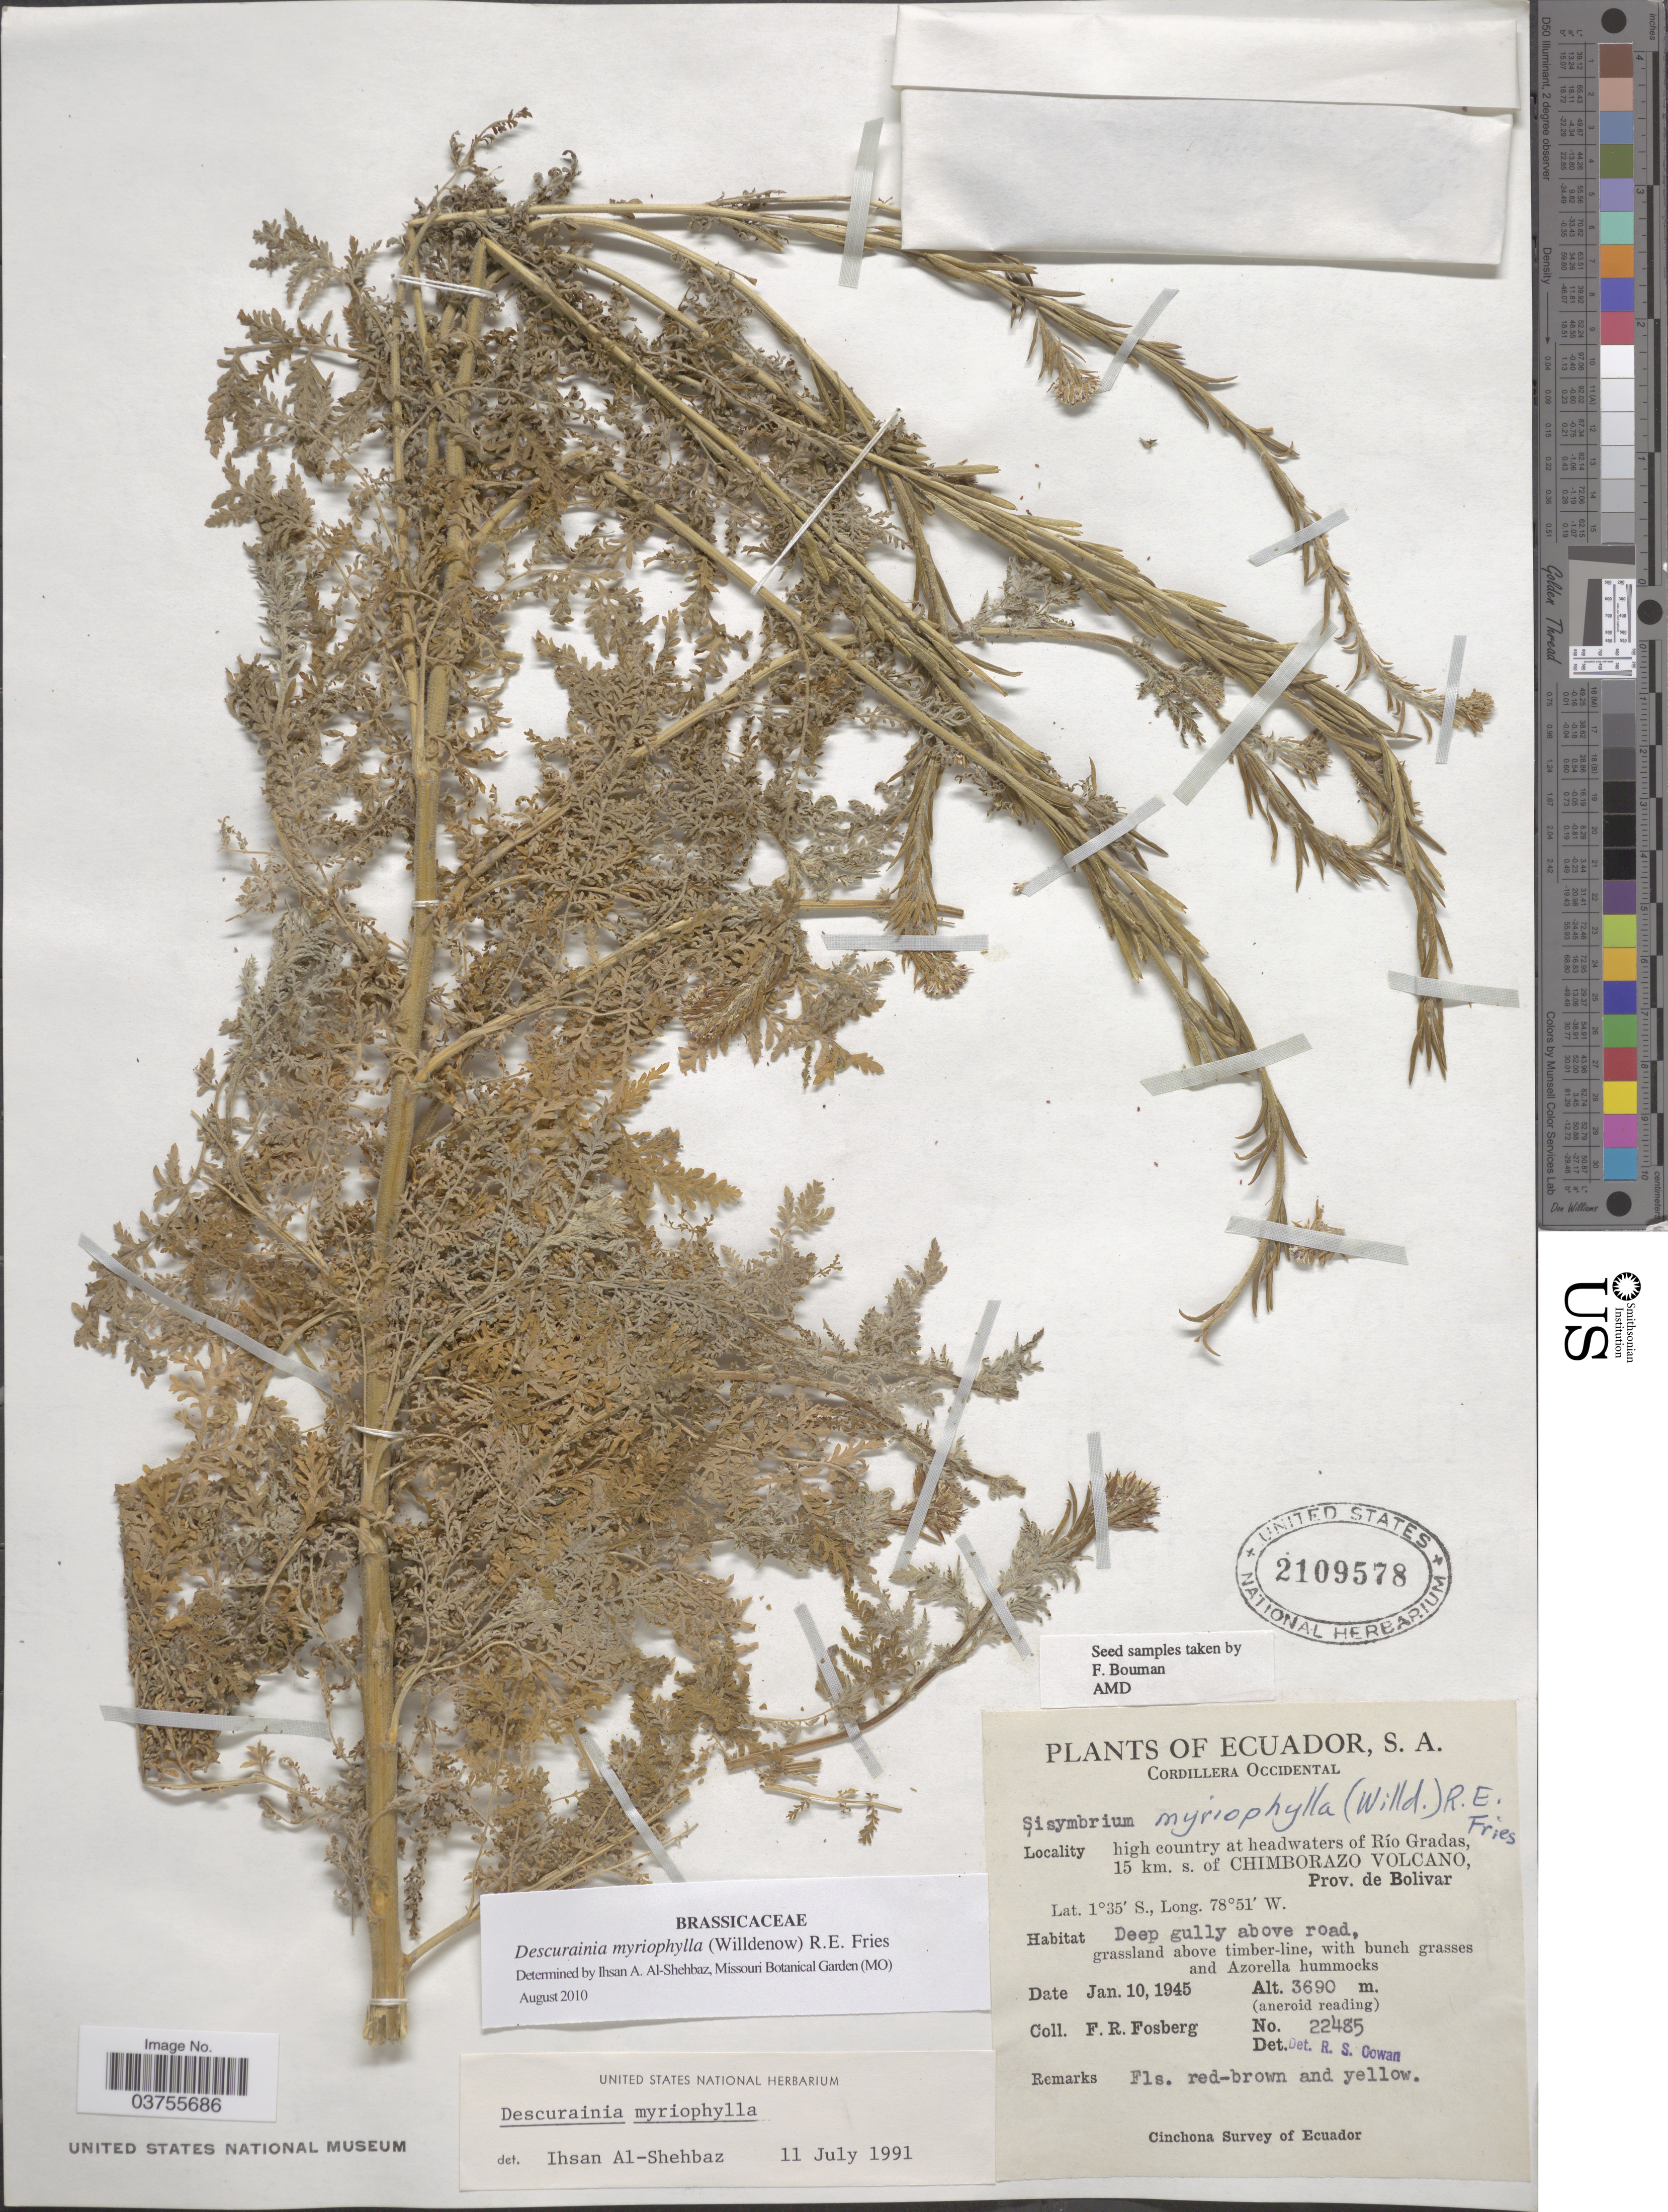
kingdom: Plantae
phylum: Tracheophyta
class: Magnoliopsida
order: Brassicales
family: Brassicaceae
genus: Descurainia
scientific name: Descurainia myriophylla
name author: (Willd.) R.E. Fr.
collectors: F. R. Fosberg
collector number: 22485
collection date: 1945-01-10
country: Ecuador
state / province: Bolívar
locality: High country at headwaters of Río Gradas, 15 km. s. of Chimborazo Volcano.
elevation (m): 3690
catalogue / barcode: US 2109578